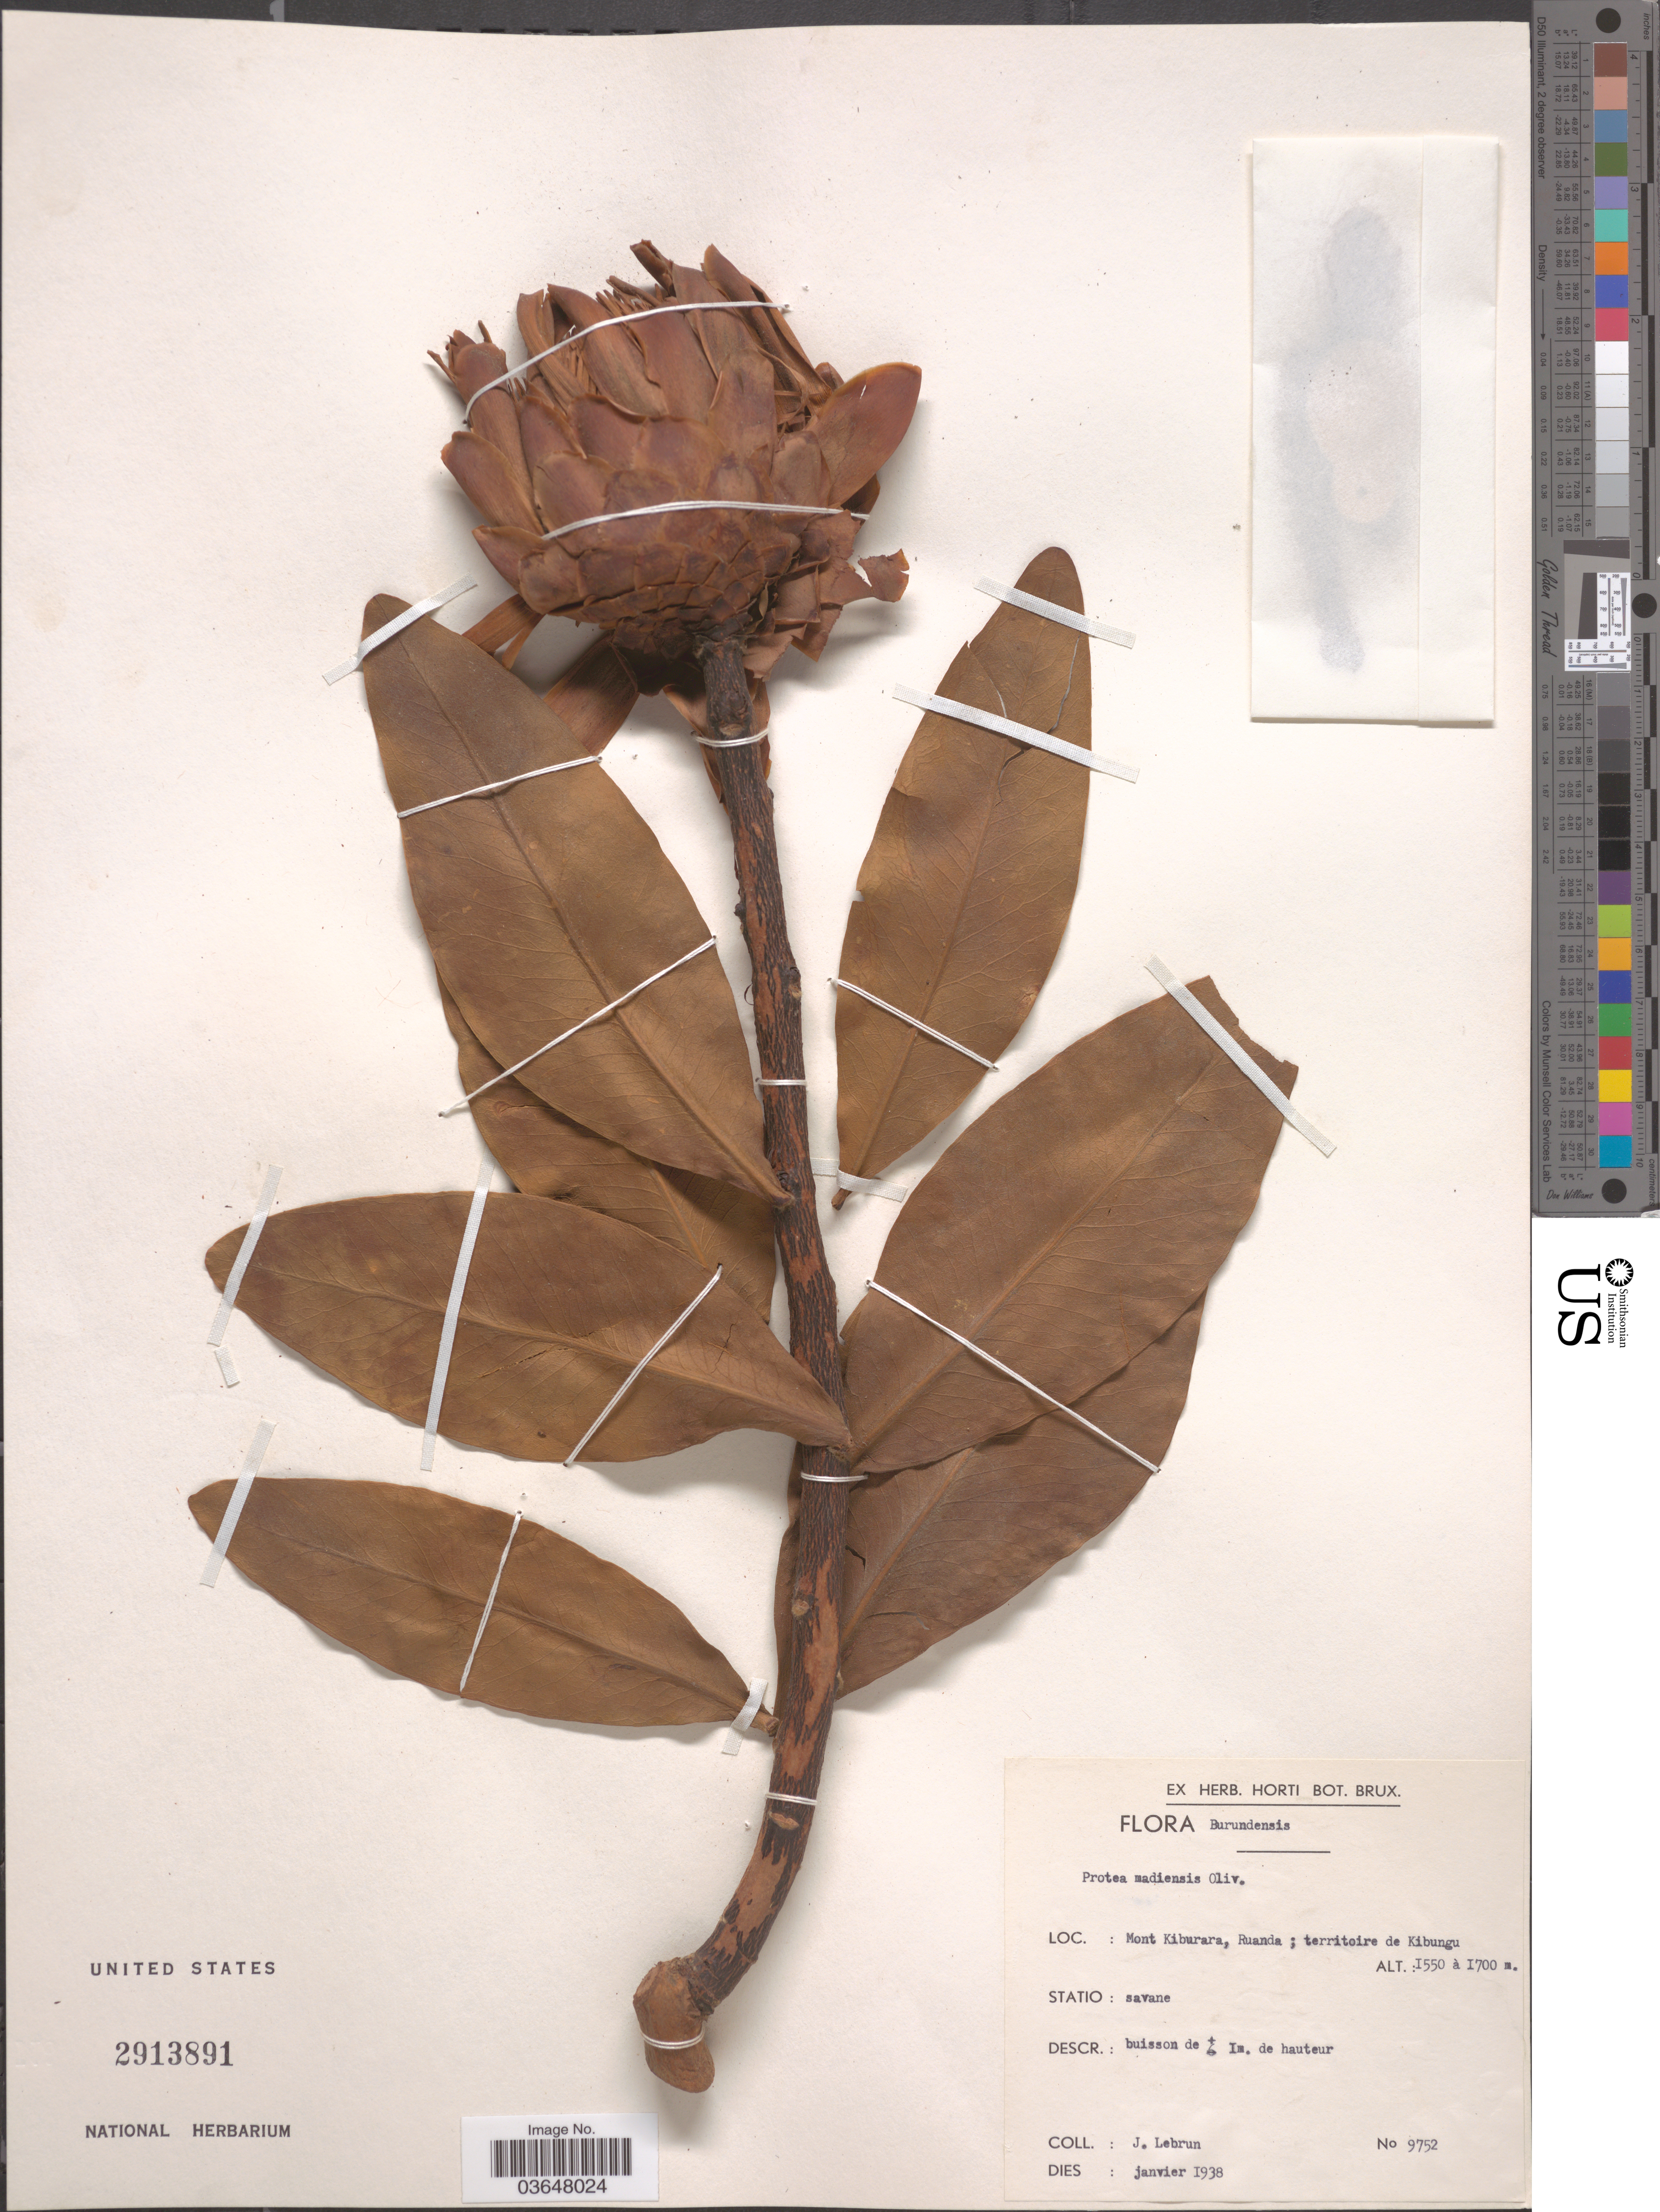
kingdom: Plantae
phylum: Tracheophyta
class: Magnoliopsida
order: Proteales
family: Proteaceae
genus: Protea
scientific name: Protea madiensis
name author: Oliv.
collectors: J. A. Lebrun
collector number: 9752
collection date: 1938-01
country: Rwanda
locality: Mont Kiburara, Ruanda; territoire de Kibungu. Statio: savane.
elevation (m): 1550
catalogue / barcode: US 2913891